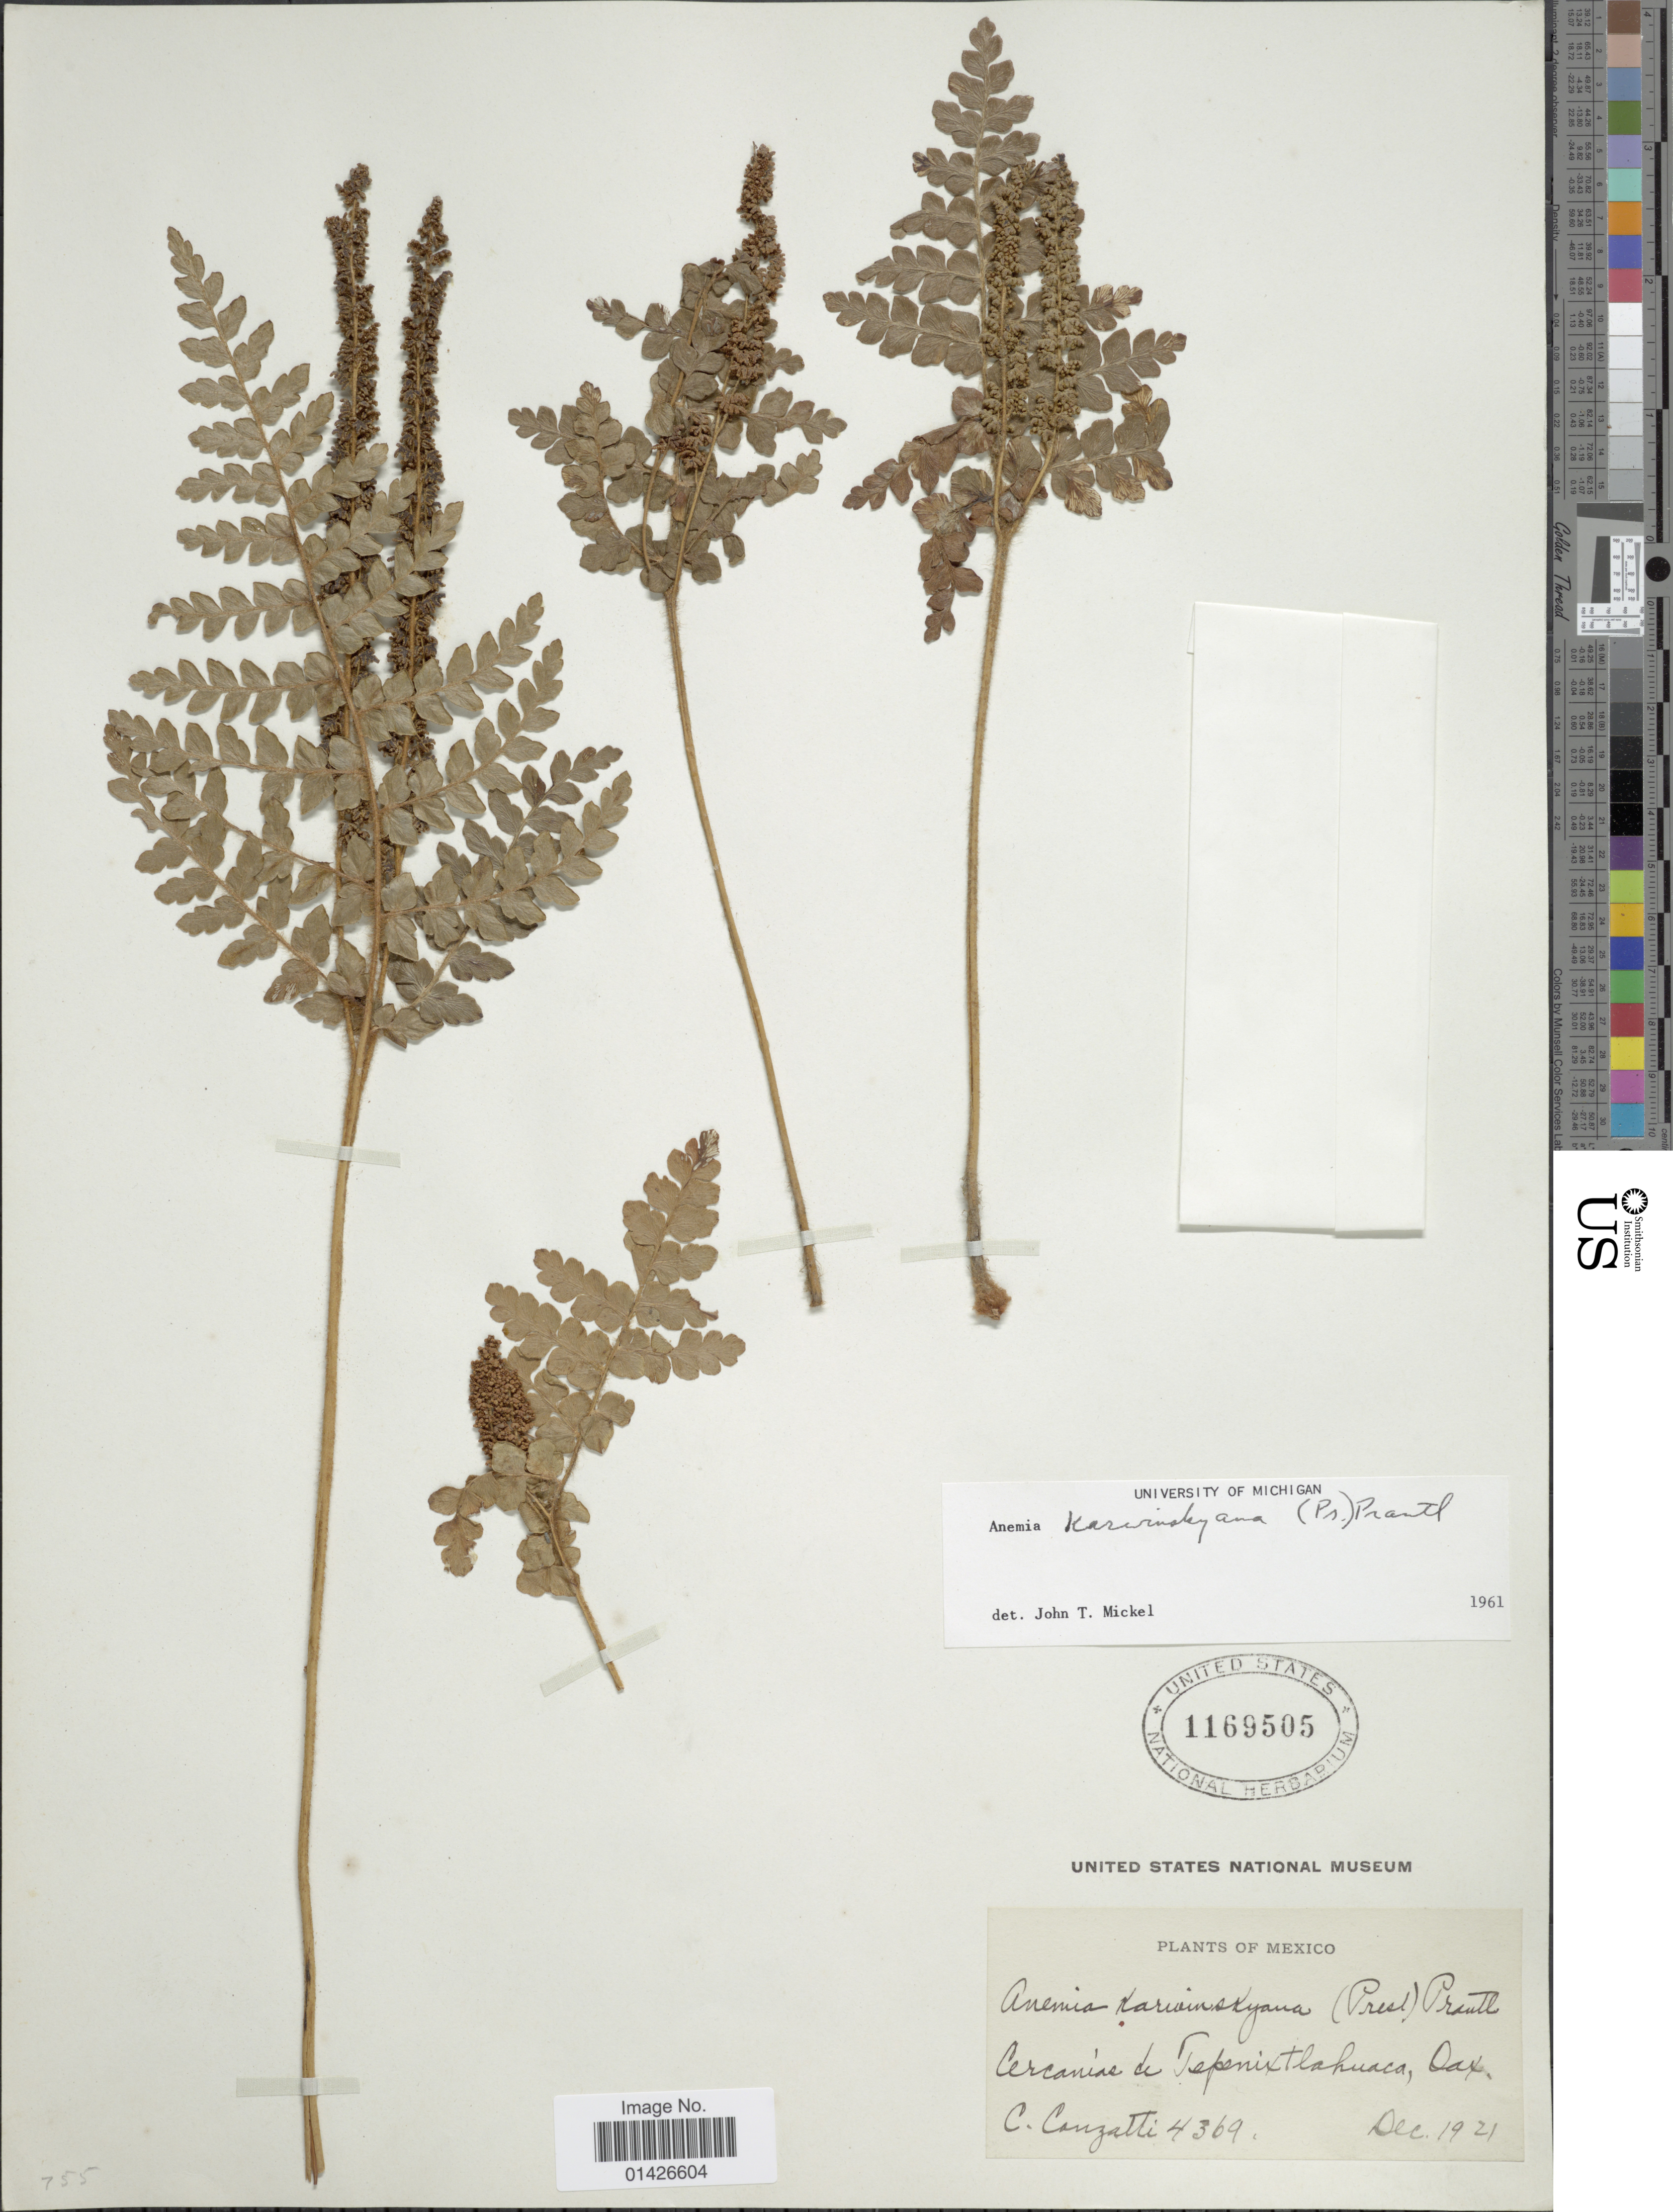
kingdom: Plantae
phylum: Tracheophyta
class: Polypodiopsida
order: Schizaeales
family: Anemiaceae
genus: Anemia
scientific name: Anemia karwinskyana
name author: (C. Presl) Prantl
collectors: C. Conzatti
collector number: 4369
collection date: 1921-12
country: Mexico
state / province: Oaxaca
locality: Cercaniae de Tepenixtlahuaca,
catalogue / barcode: US 1169505